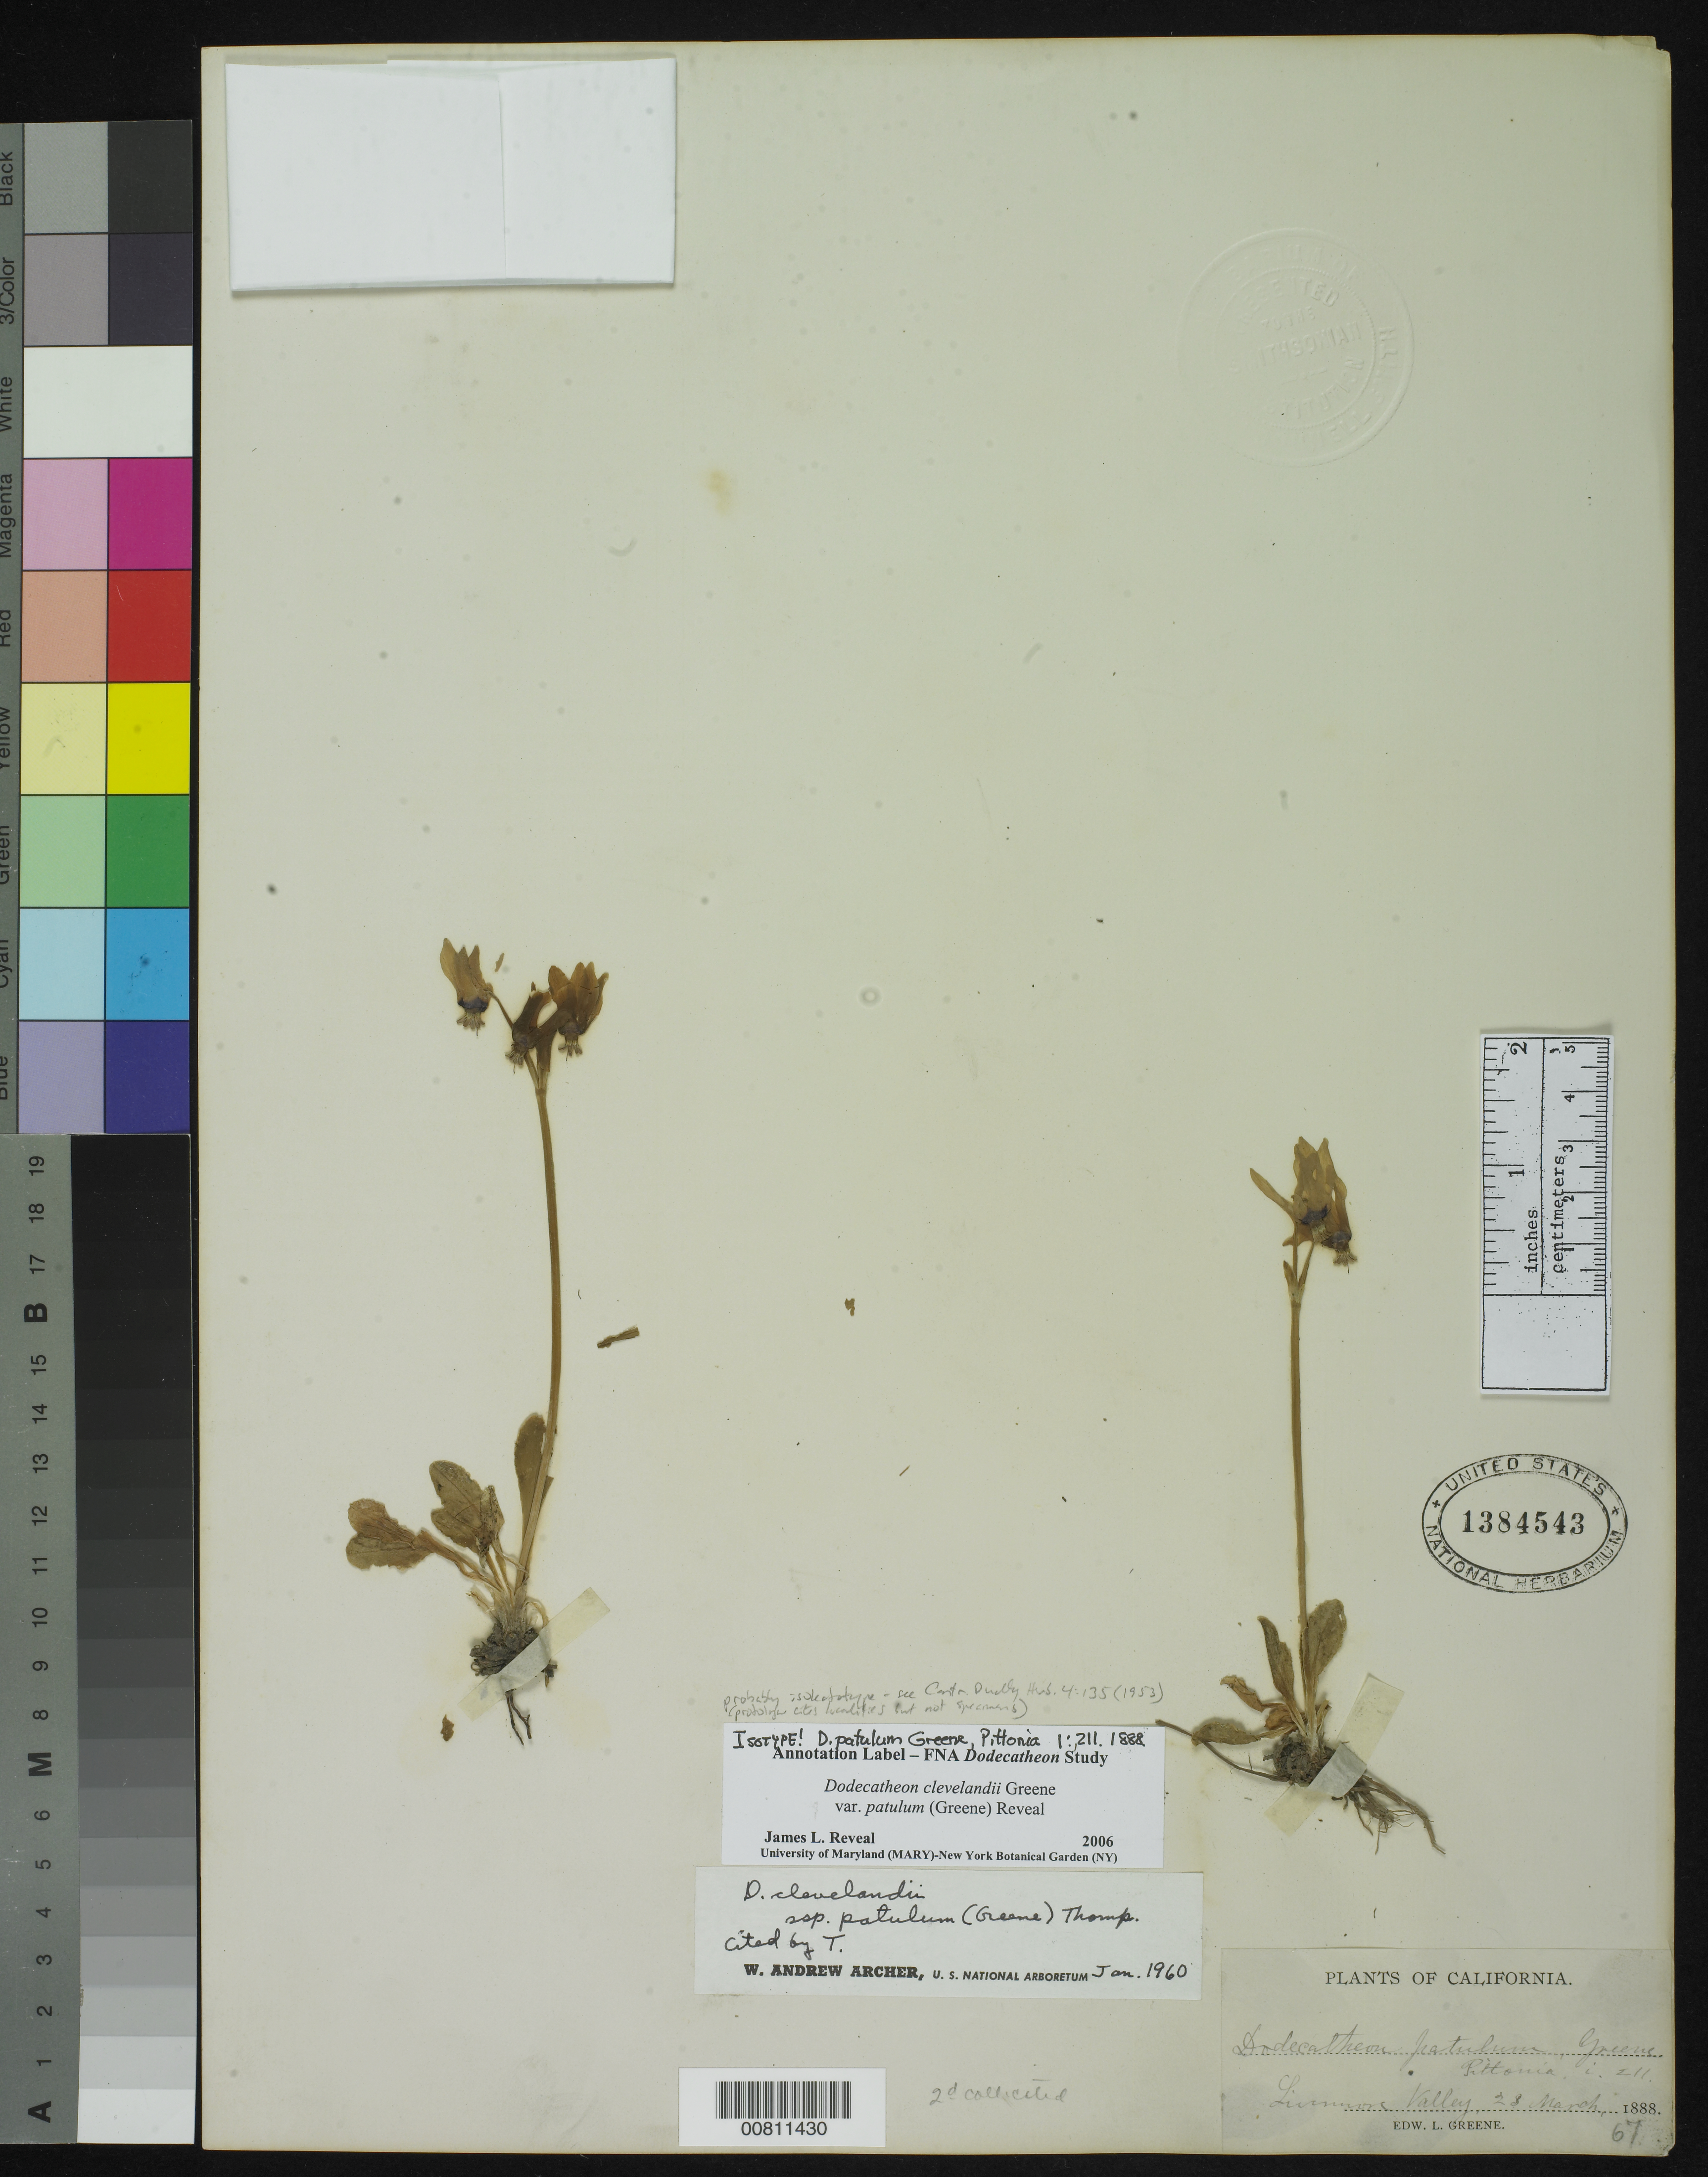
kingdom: Plantae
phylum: Tracheophyta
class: Magnoliopsida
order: Ericales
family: Primulaceae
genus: Dodecatheon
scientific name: Dodecatheon patulum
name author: (Kuntze) Greene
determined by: Archer, W. A., (NA), United States National Arboretum, USDA/ARS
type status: Isolectotype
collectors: E. L. Greene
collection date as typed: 23 Mar 1888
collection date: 1888-03-23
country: United States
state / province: California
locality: Livermore Valley.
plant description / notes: Annotated by Reveal (2006) as "Dodecatheon clevelandii Greene var. patulum (Greene) Reveal"; stat. & comb. nov. apparently ined.; Annotated by Reveal 92006) as "isotype" but perhaps best regarded as isolectotype (protologue cites several locations without explicitly citing specimens); data on US sheet correpond to "type" cited by Thomson.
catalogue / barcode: US 1384543